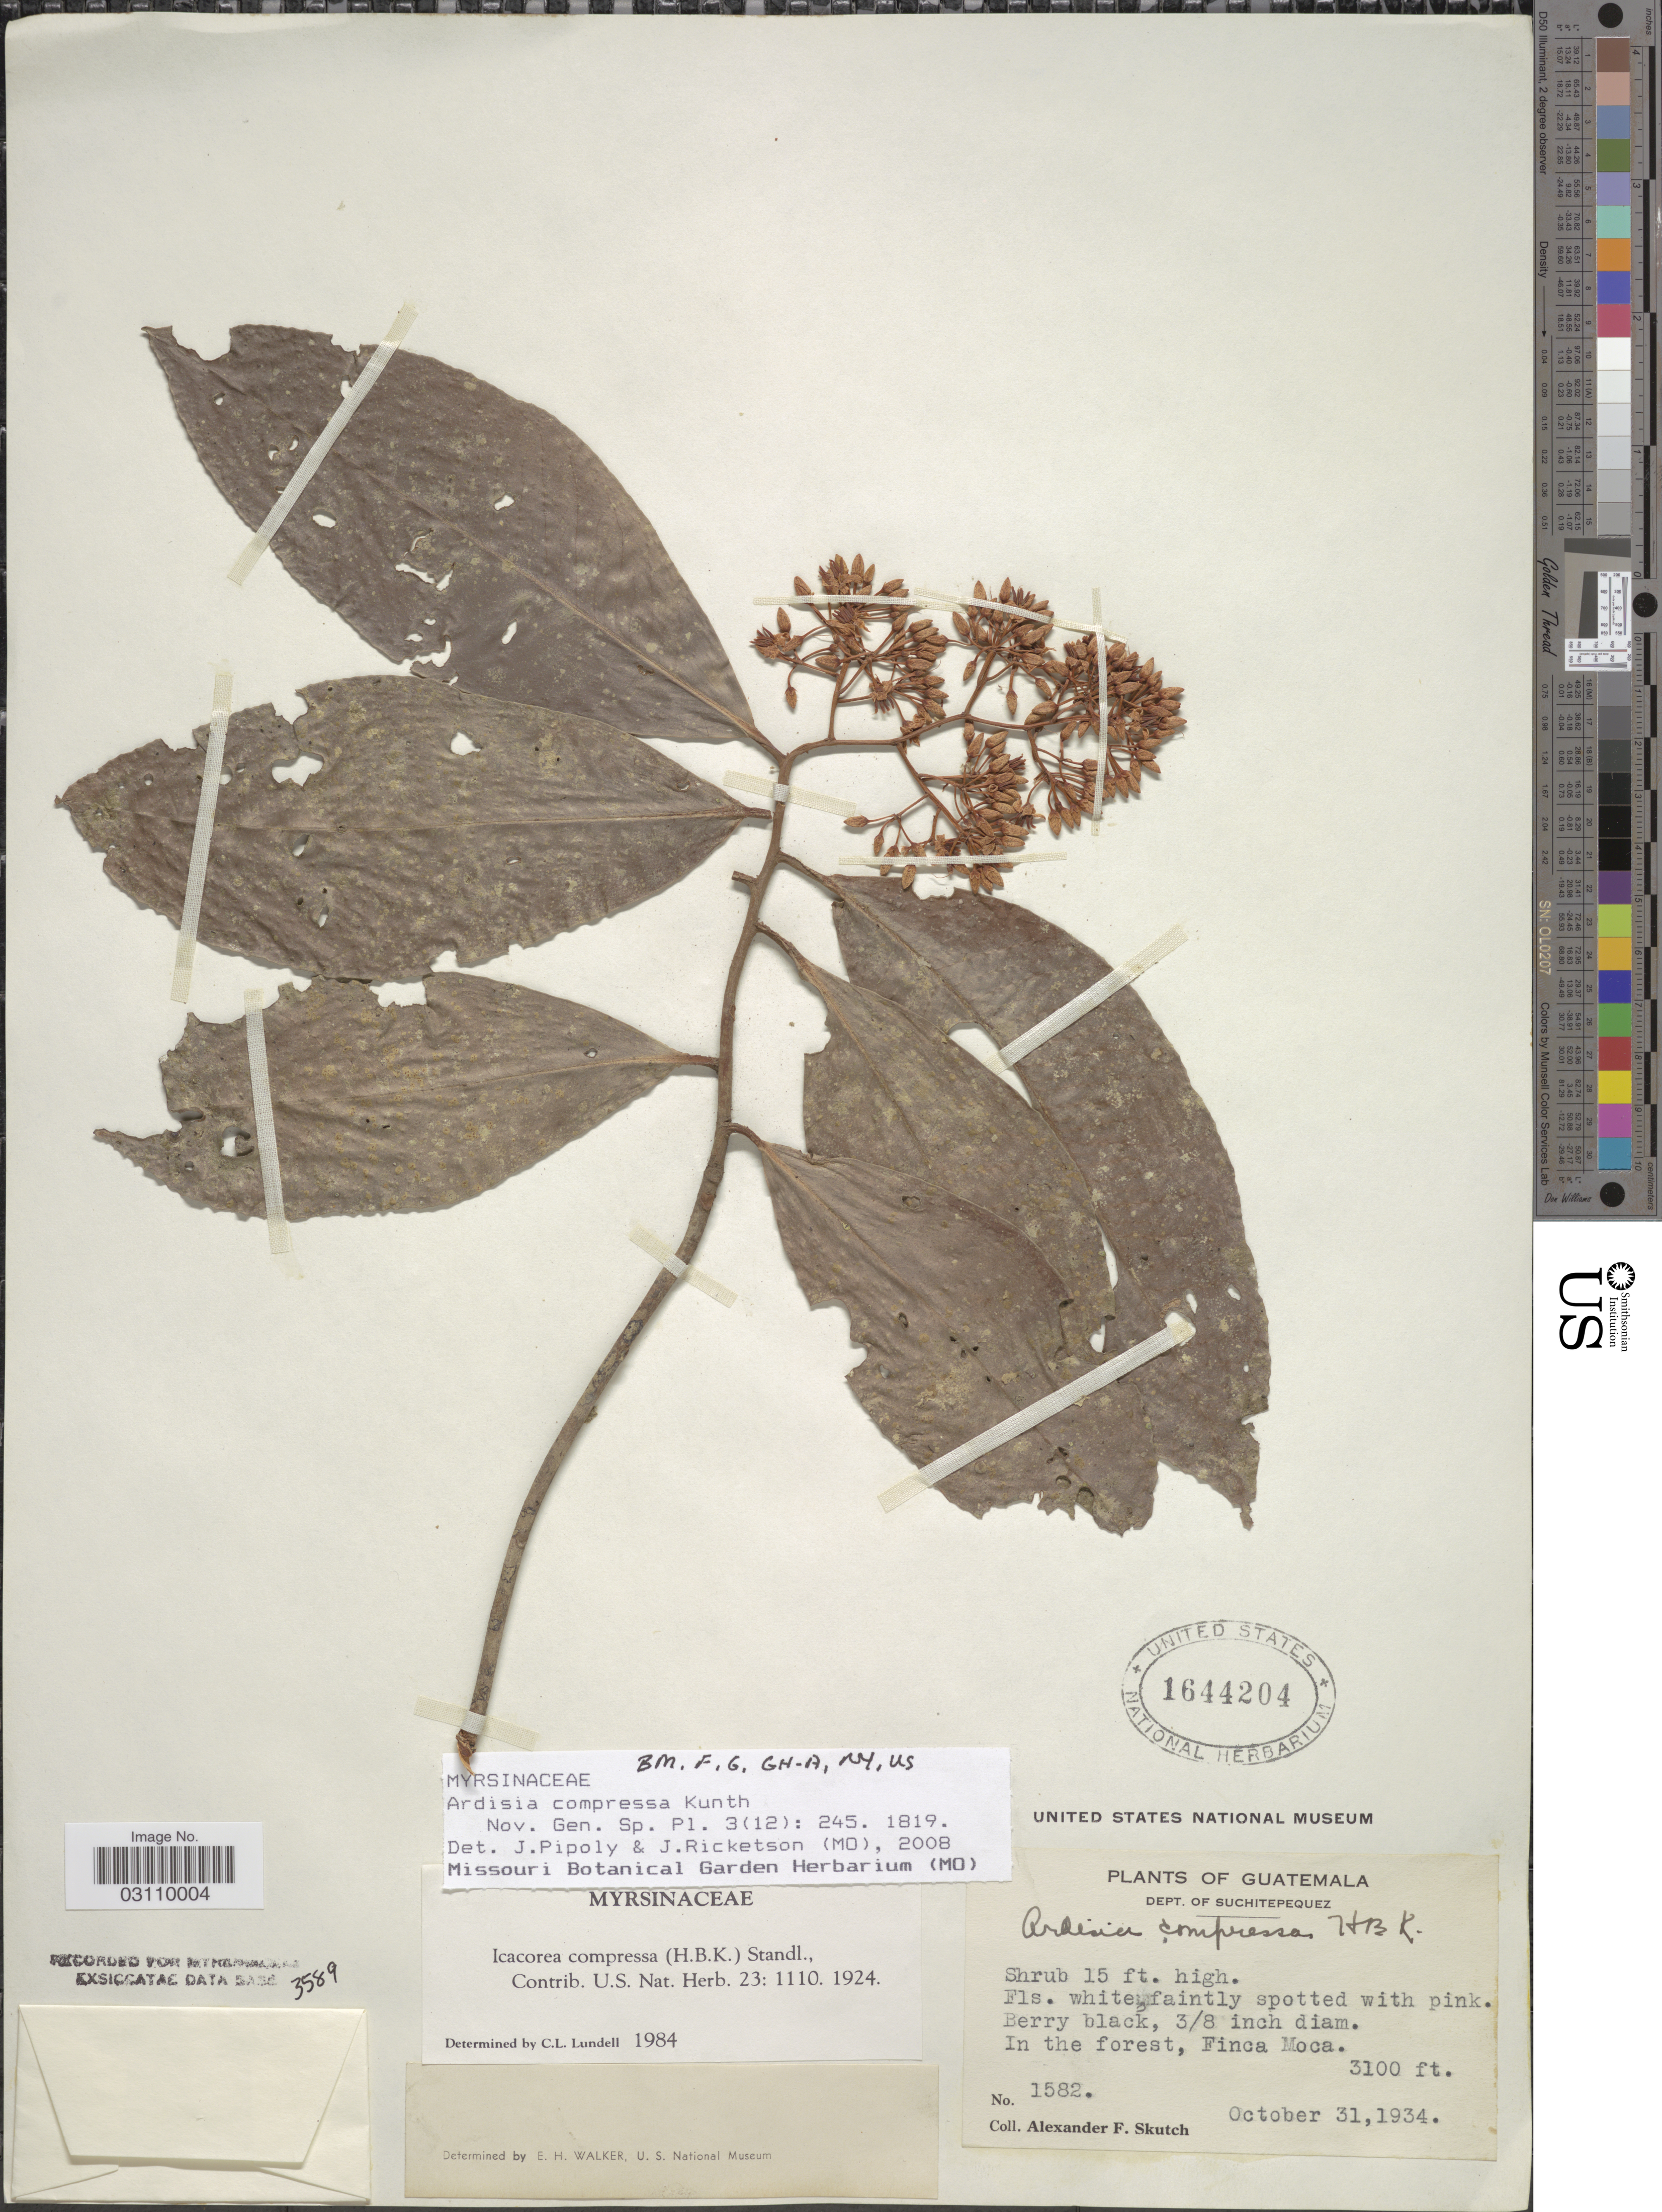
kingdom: Plantae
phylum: Tracheophyta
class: Magnoliopsida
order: Ericales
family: Primulaceae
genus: Ardisia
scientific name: Ardisia compressa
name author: Kunth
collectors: A. F. Skutch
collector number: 1582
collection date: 1934-10-31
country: Guatemala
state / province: Suchitepéquez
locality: Dept. of Suchitepequez. In the forest, Finca Moca.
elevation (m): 945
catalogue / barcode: US 1644204